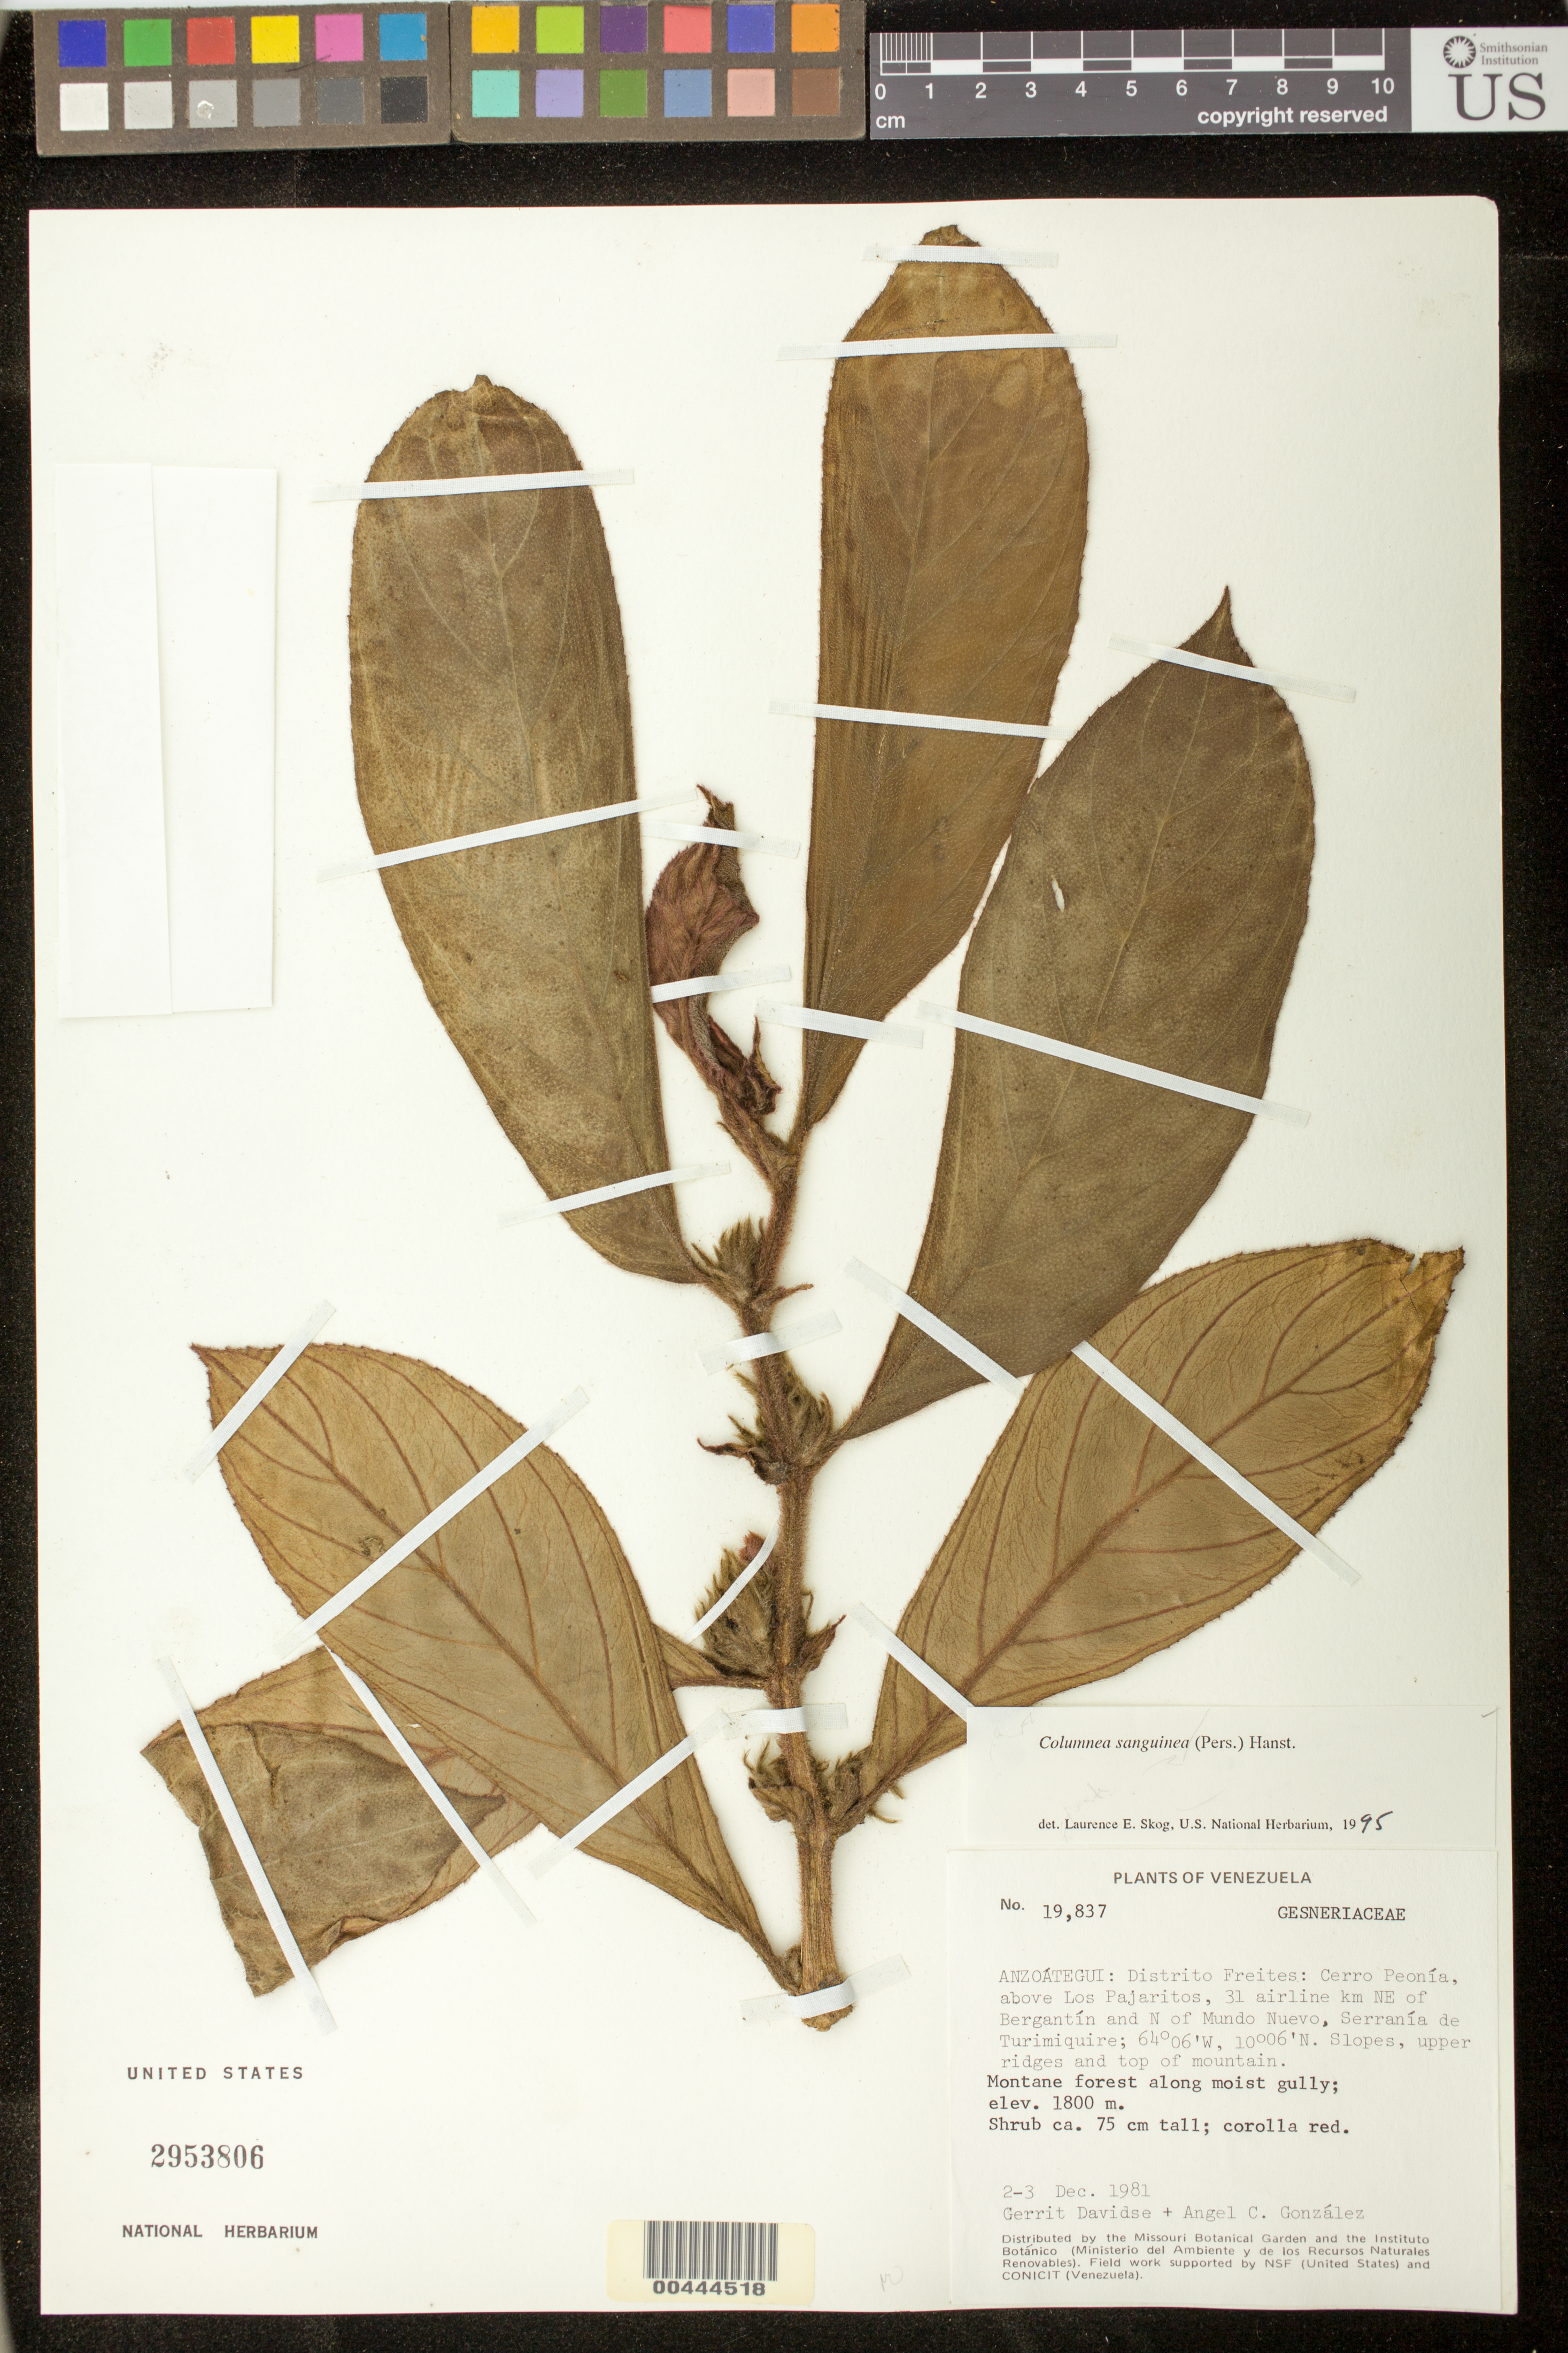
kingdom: Plantae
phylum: Tracheophyta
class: Magnoliopsida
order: Lamiales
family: Gesneriaceae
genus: Columnea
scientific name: Columnea sanguinea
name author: (Pers.) Hanst.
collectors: G. Davidse & A. C. González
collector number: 19837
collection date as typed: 2-3 Dec 1981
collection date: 1981-12-02/1981-12-03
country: Venezuela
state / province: Anzoátegui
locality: Distrito Freites, Cerro Peonia above Los Pajaritos, NE of Bergantin and N of Mundonuevo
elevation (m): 1800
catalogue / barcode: US 2953806